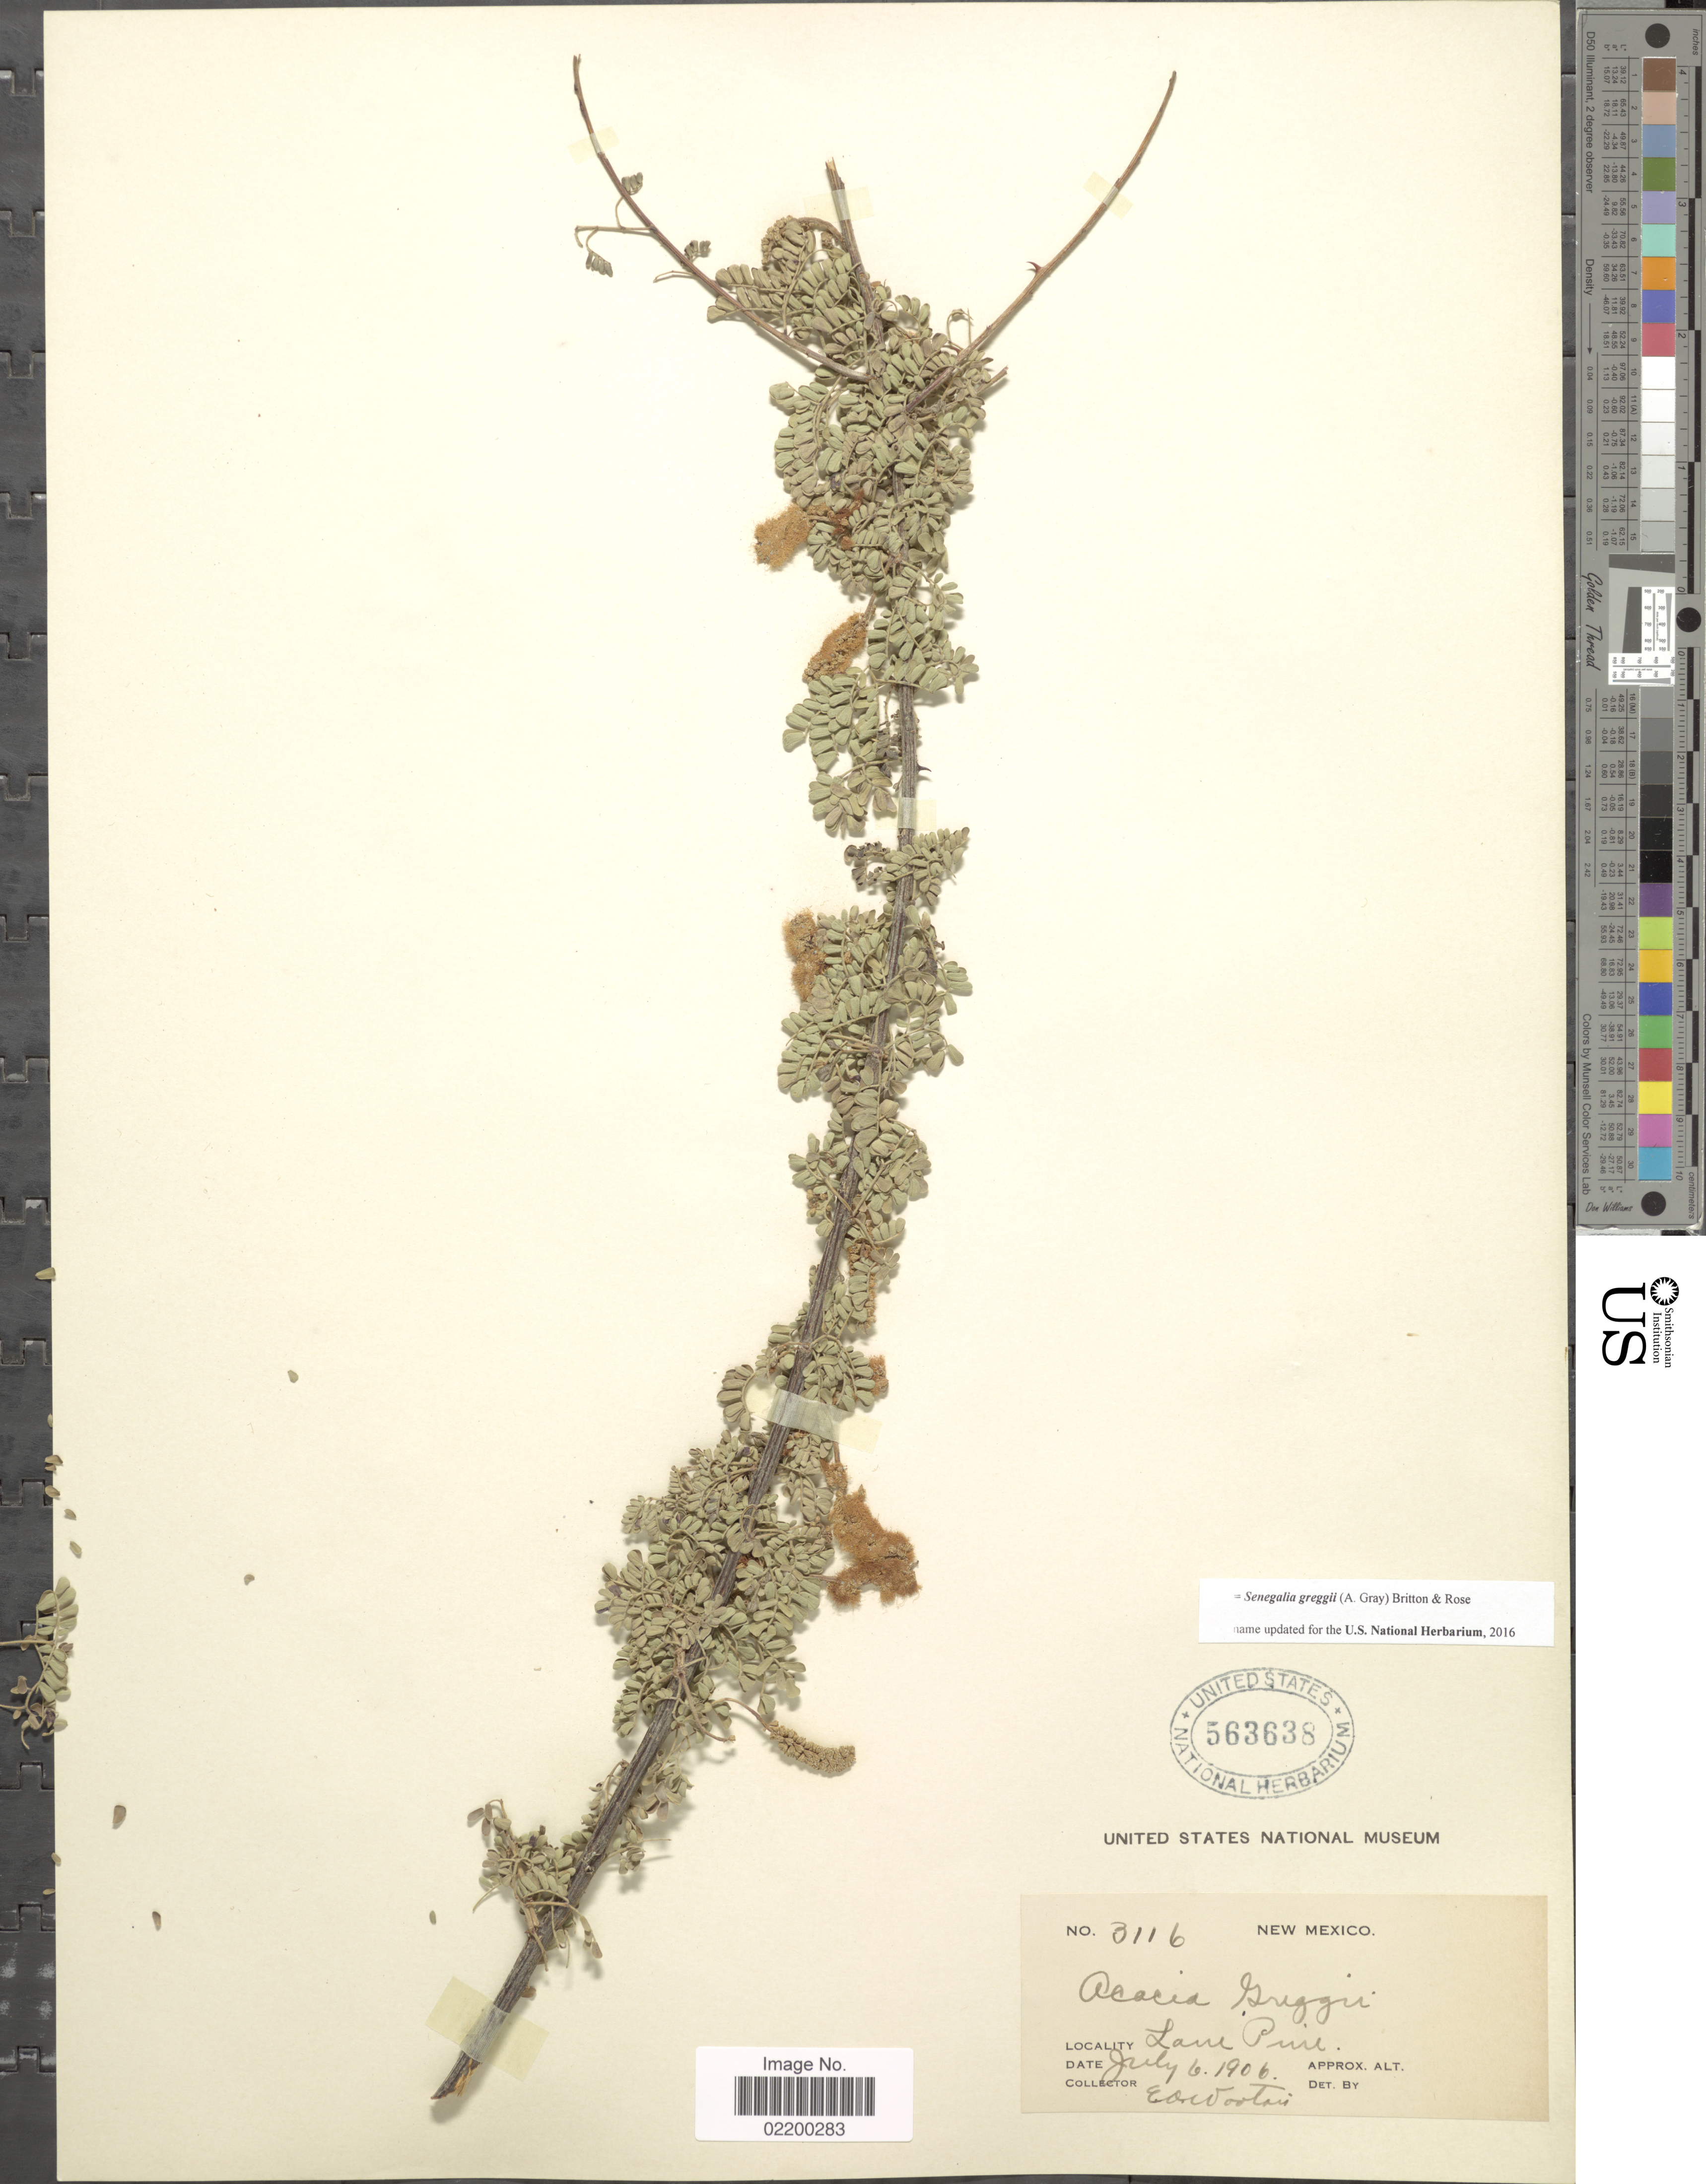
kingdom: Plantae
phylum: Tracheophyta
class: Magnoliopsida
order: Fabales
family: Fabaceae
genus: Senegalia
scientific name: Senegalia greggii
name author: (A. Gray) Britton & Rose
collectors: E. O. Wooton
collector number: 3116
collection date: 1906-07-06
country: United States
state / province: New Mexico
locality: Lane Pine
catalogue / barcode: US 563638